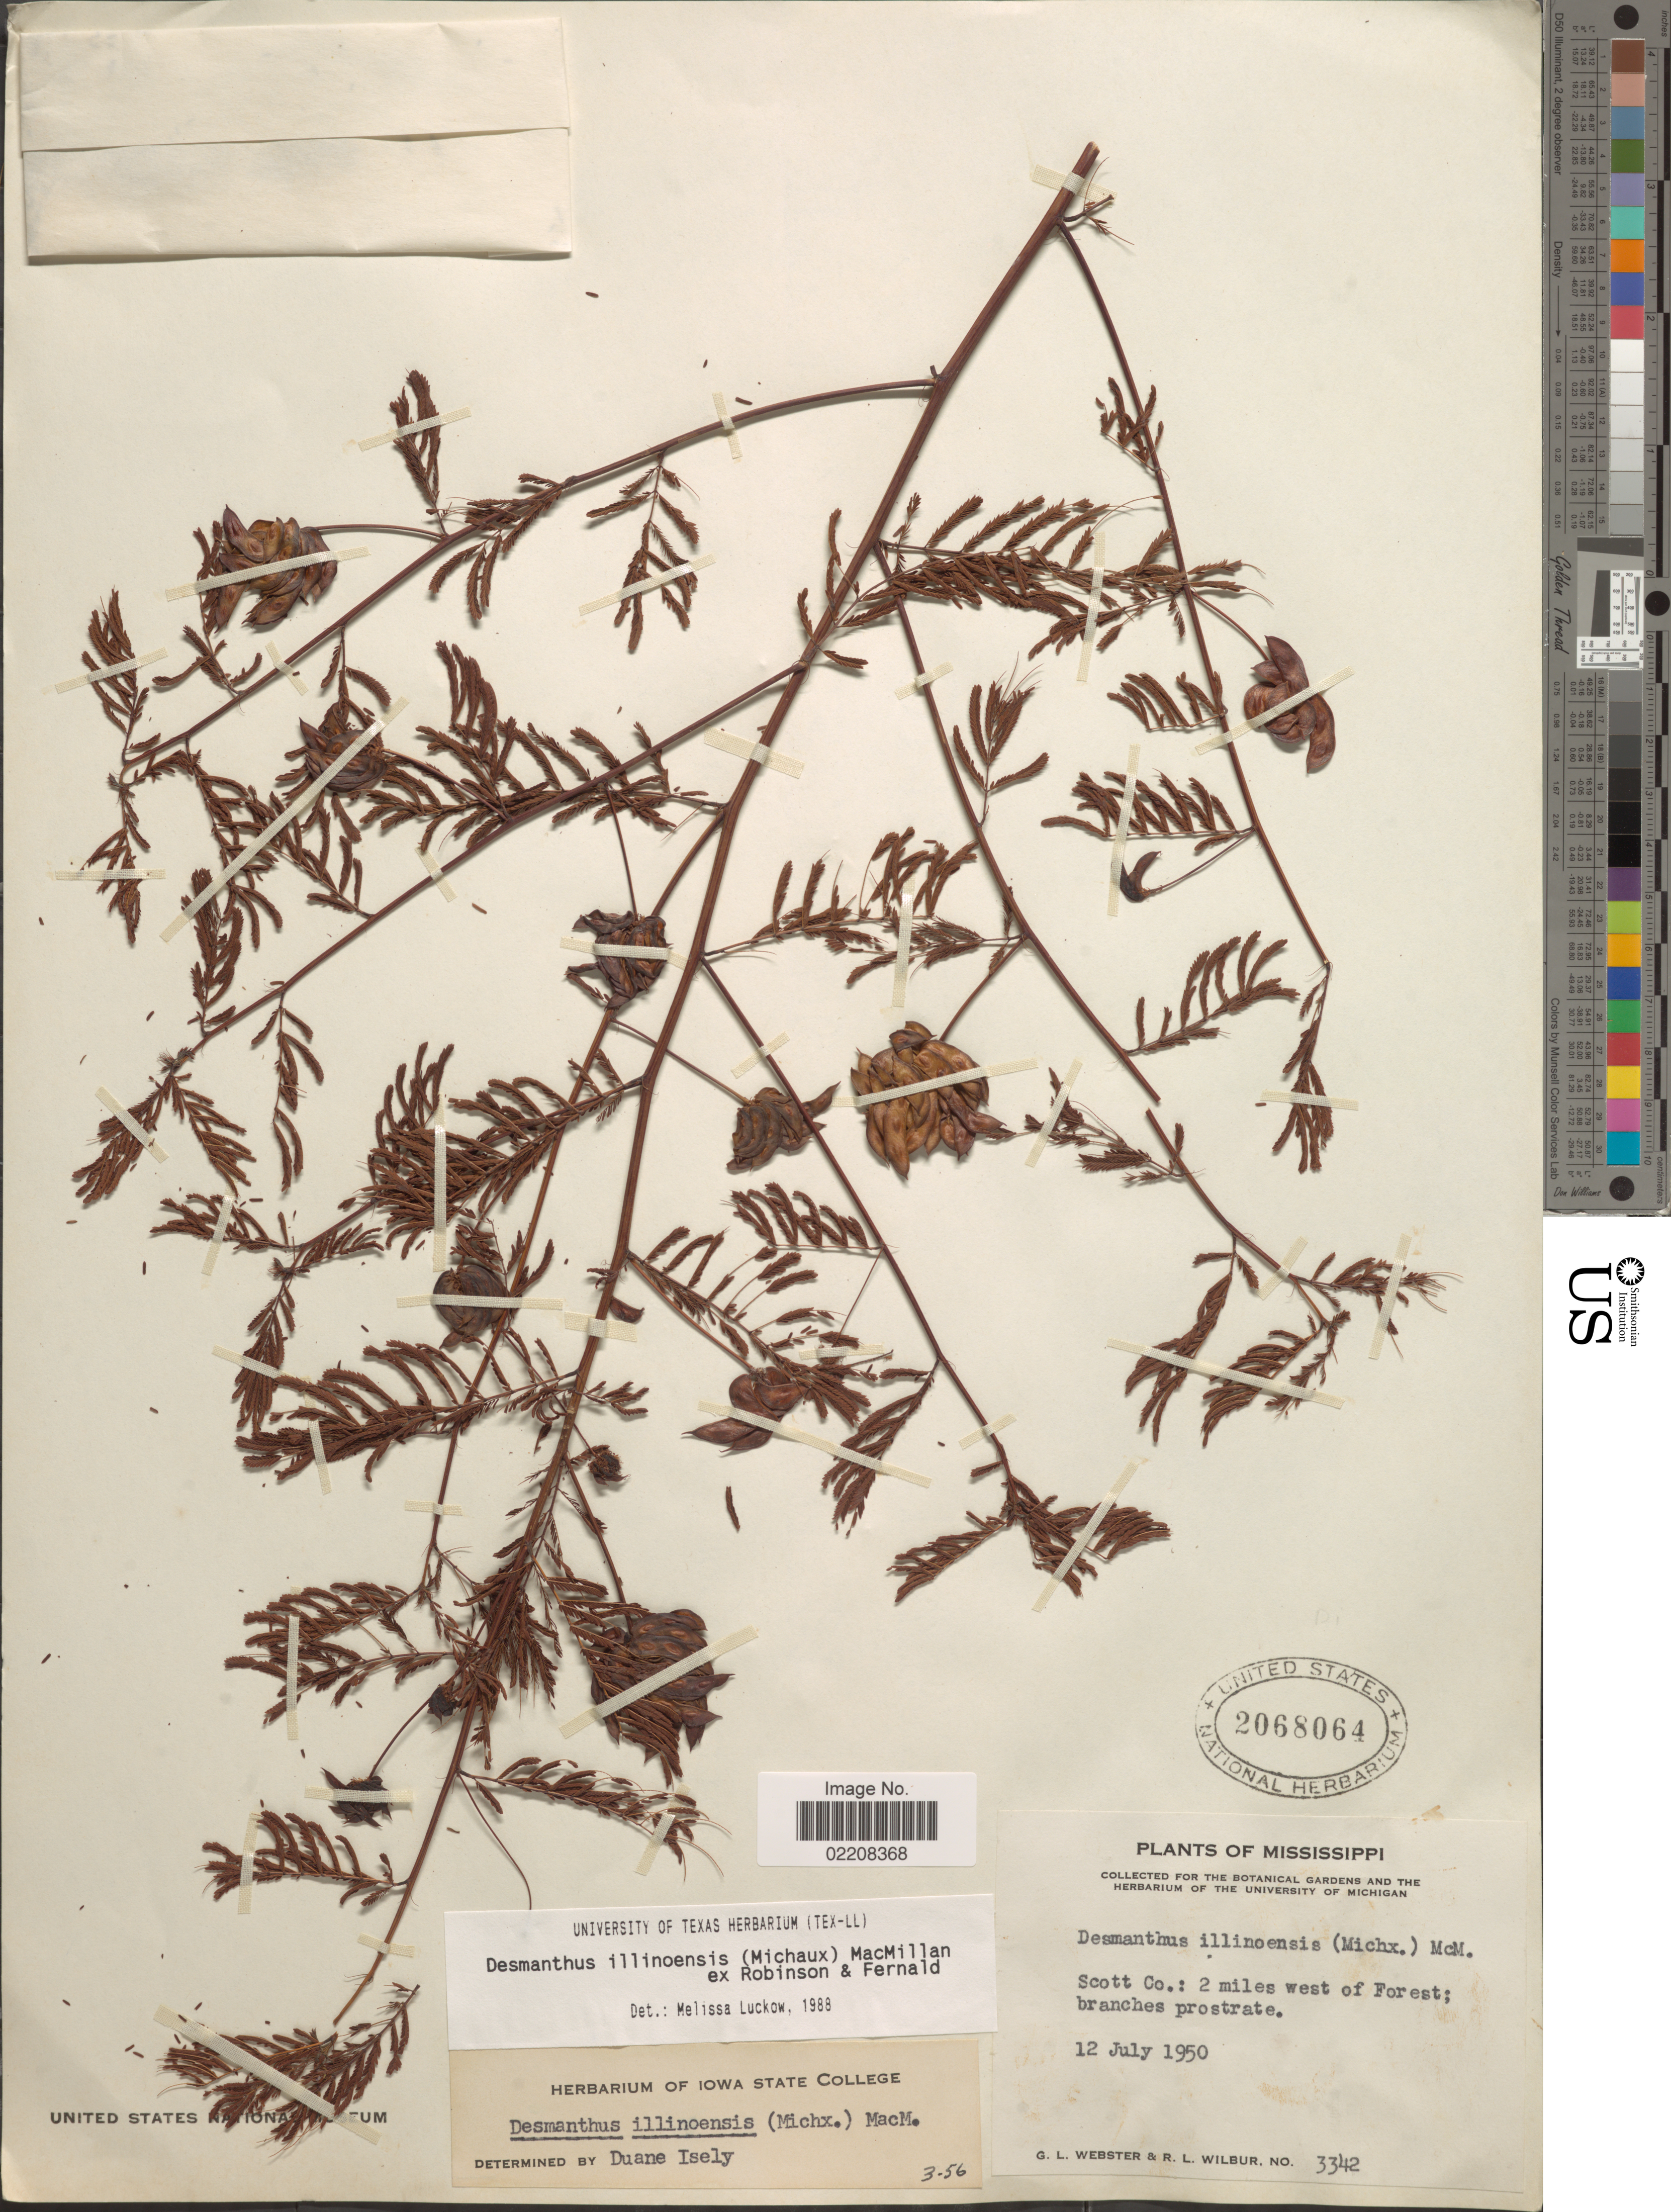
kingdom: Plantae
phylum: Tracheophyta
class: Magnoliopsida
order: Fabales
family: Fabaceae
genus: Desmanthus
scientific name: Desmanthus illinoensis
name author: (Michx.) MacMill.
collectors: G. L. Webster & R. L. Wilbur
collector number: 3342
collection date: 1950-07-12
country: United States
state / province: Mississippi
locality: Scott Co.: 2 miles west of Forest; branches protrate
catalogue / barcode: US 2068064